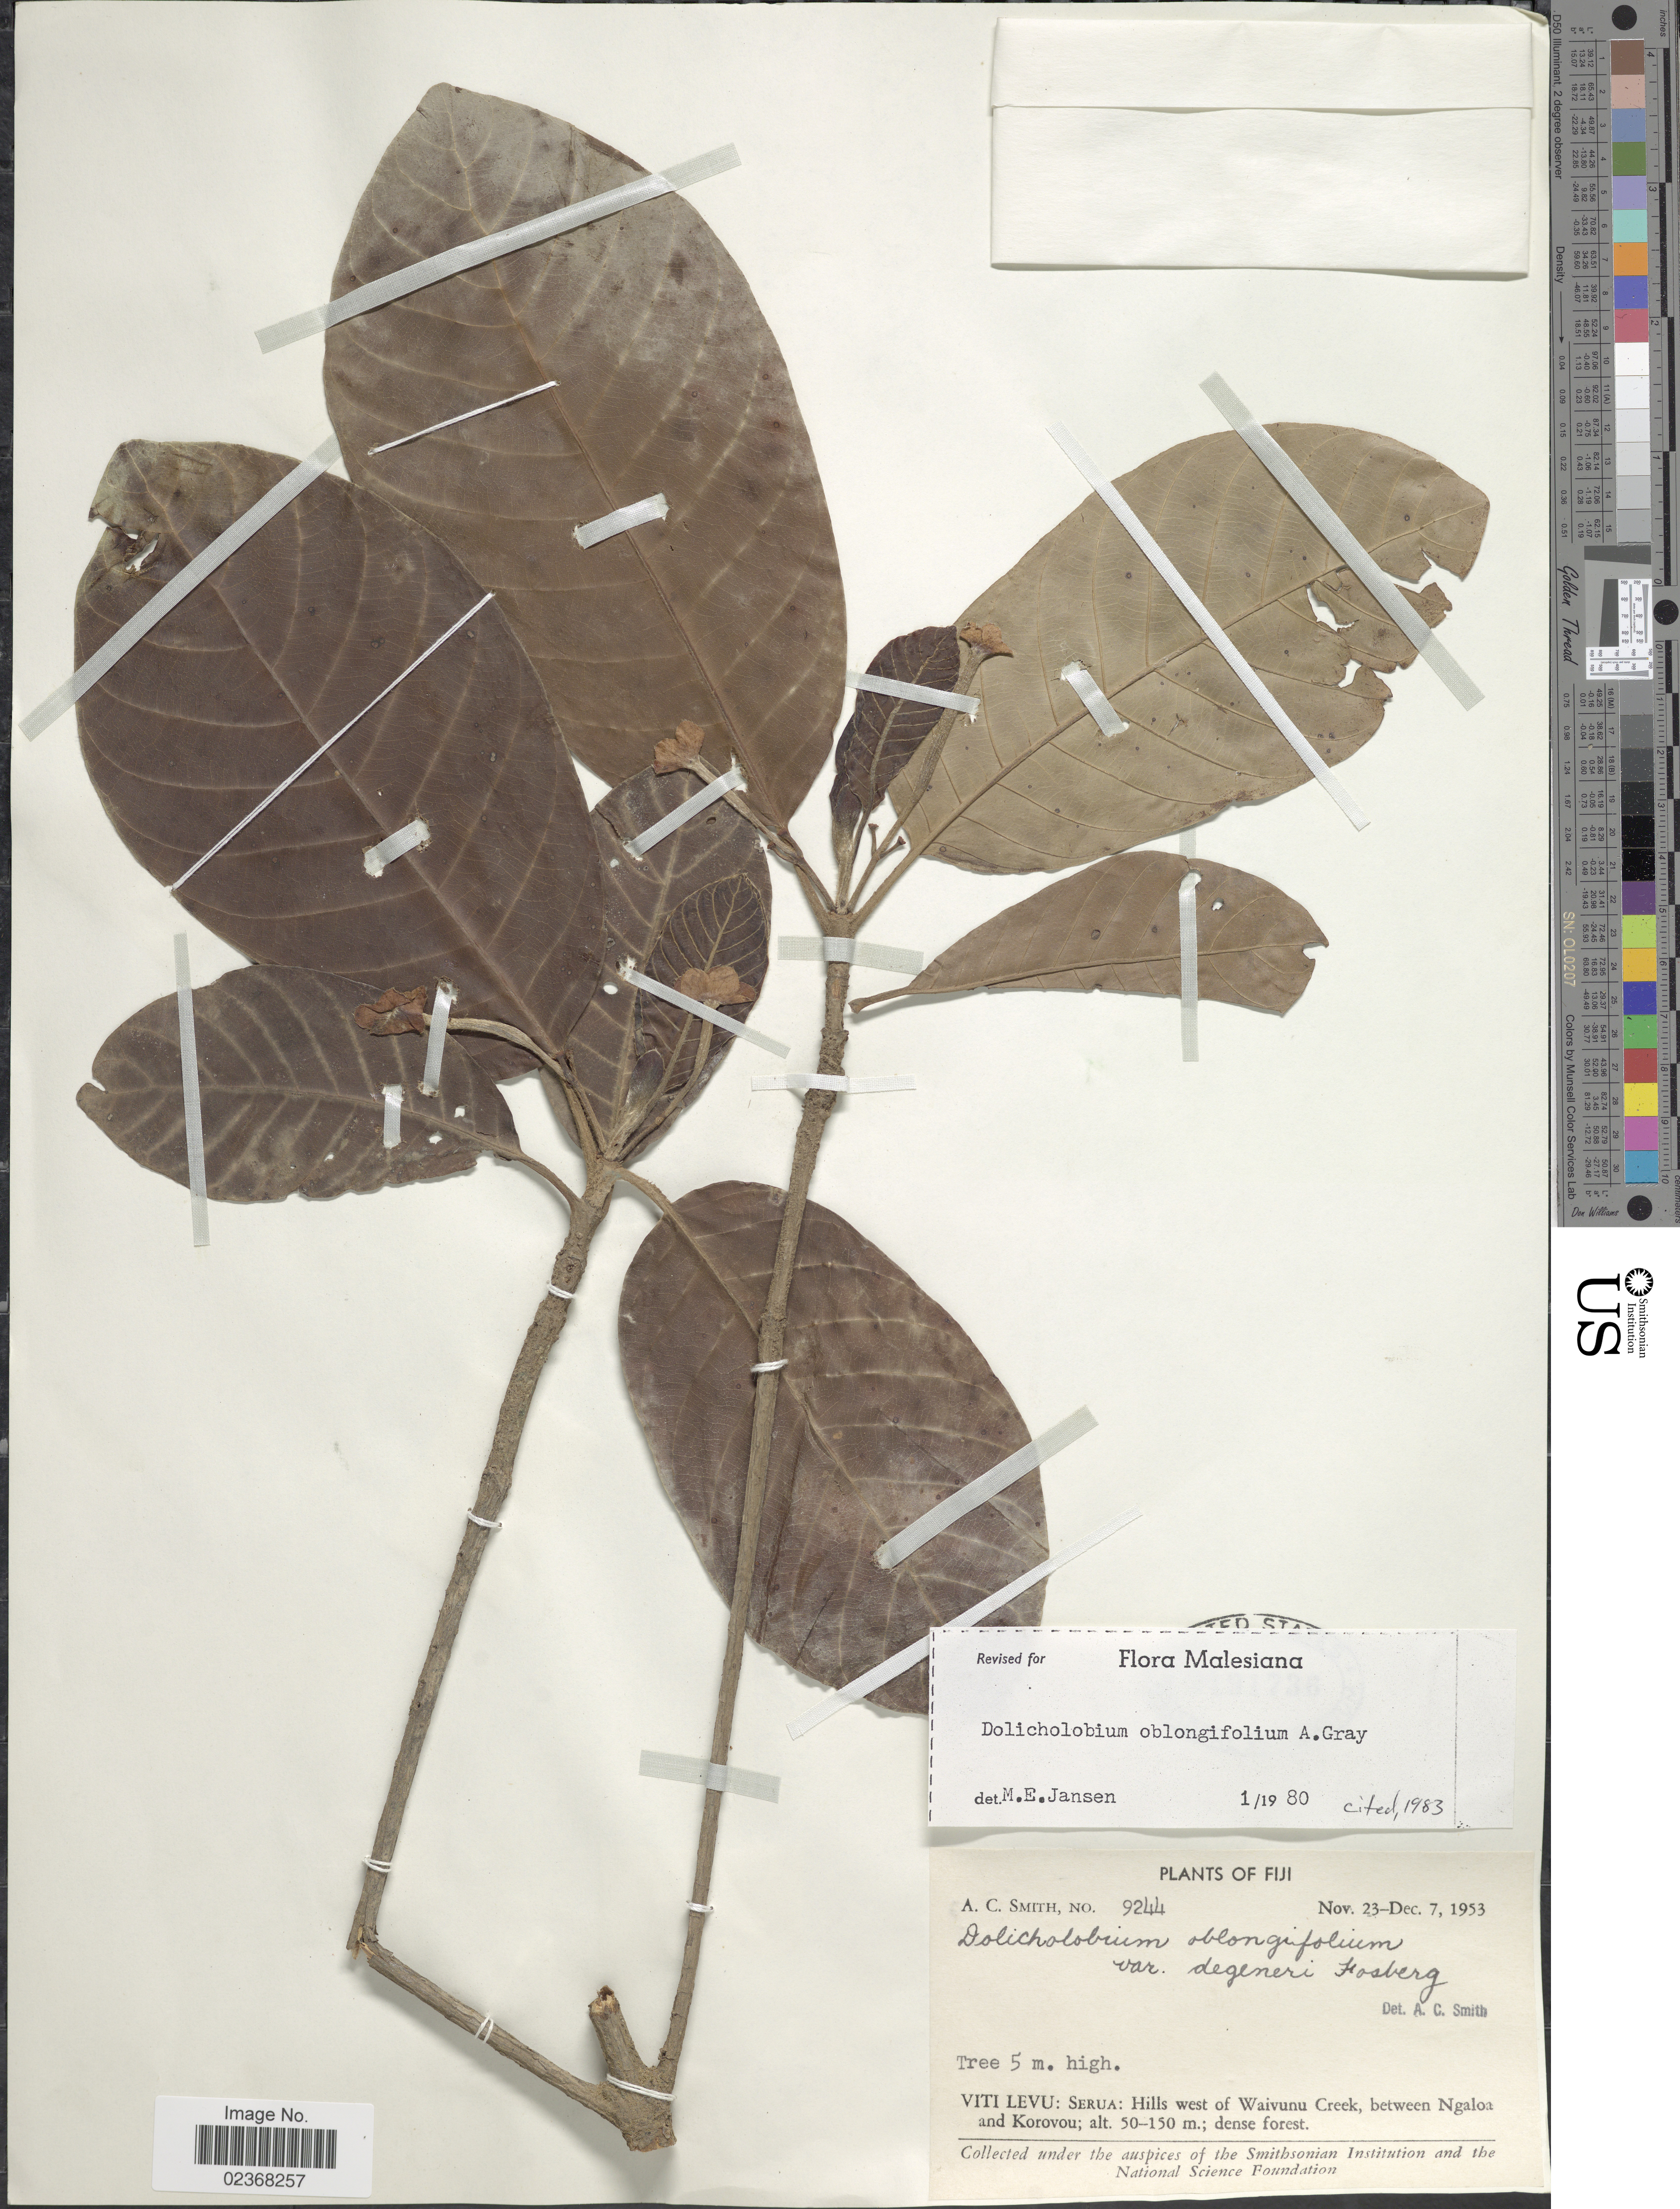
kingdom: Plantae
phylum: Tracheophyta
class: Magnoliopsida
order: Gentianales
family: Rubiaceae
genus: Dolicholobium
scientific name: Dolicholobium oblongifolium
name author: A. Gray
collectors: A. C. Smith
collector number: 9244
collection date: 1953-11-23/1953-12-07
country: Fiji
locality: Viti Levu: Serua: Hills west of Waivunu Creek, between Ngaloa and Korovou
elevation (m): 50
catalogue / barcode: US 2191736